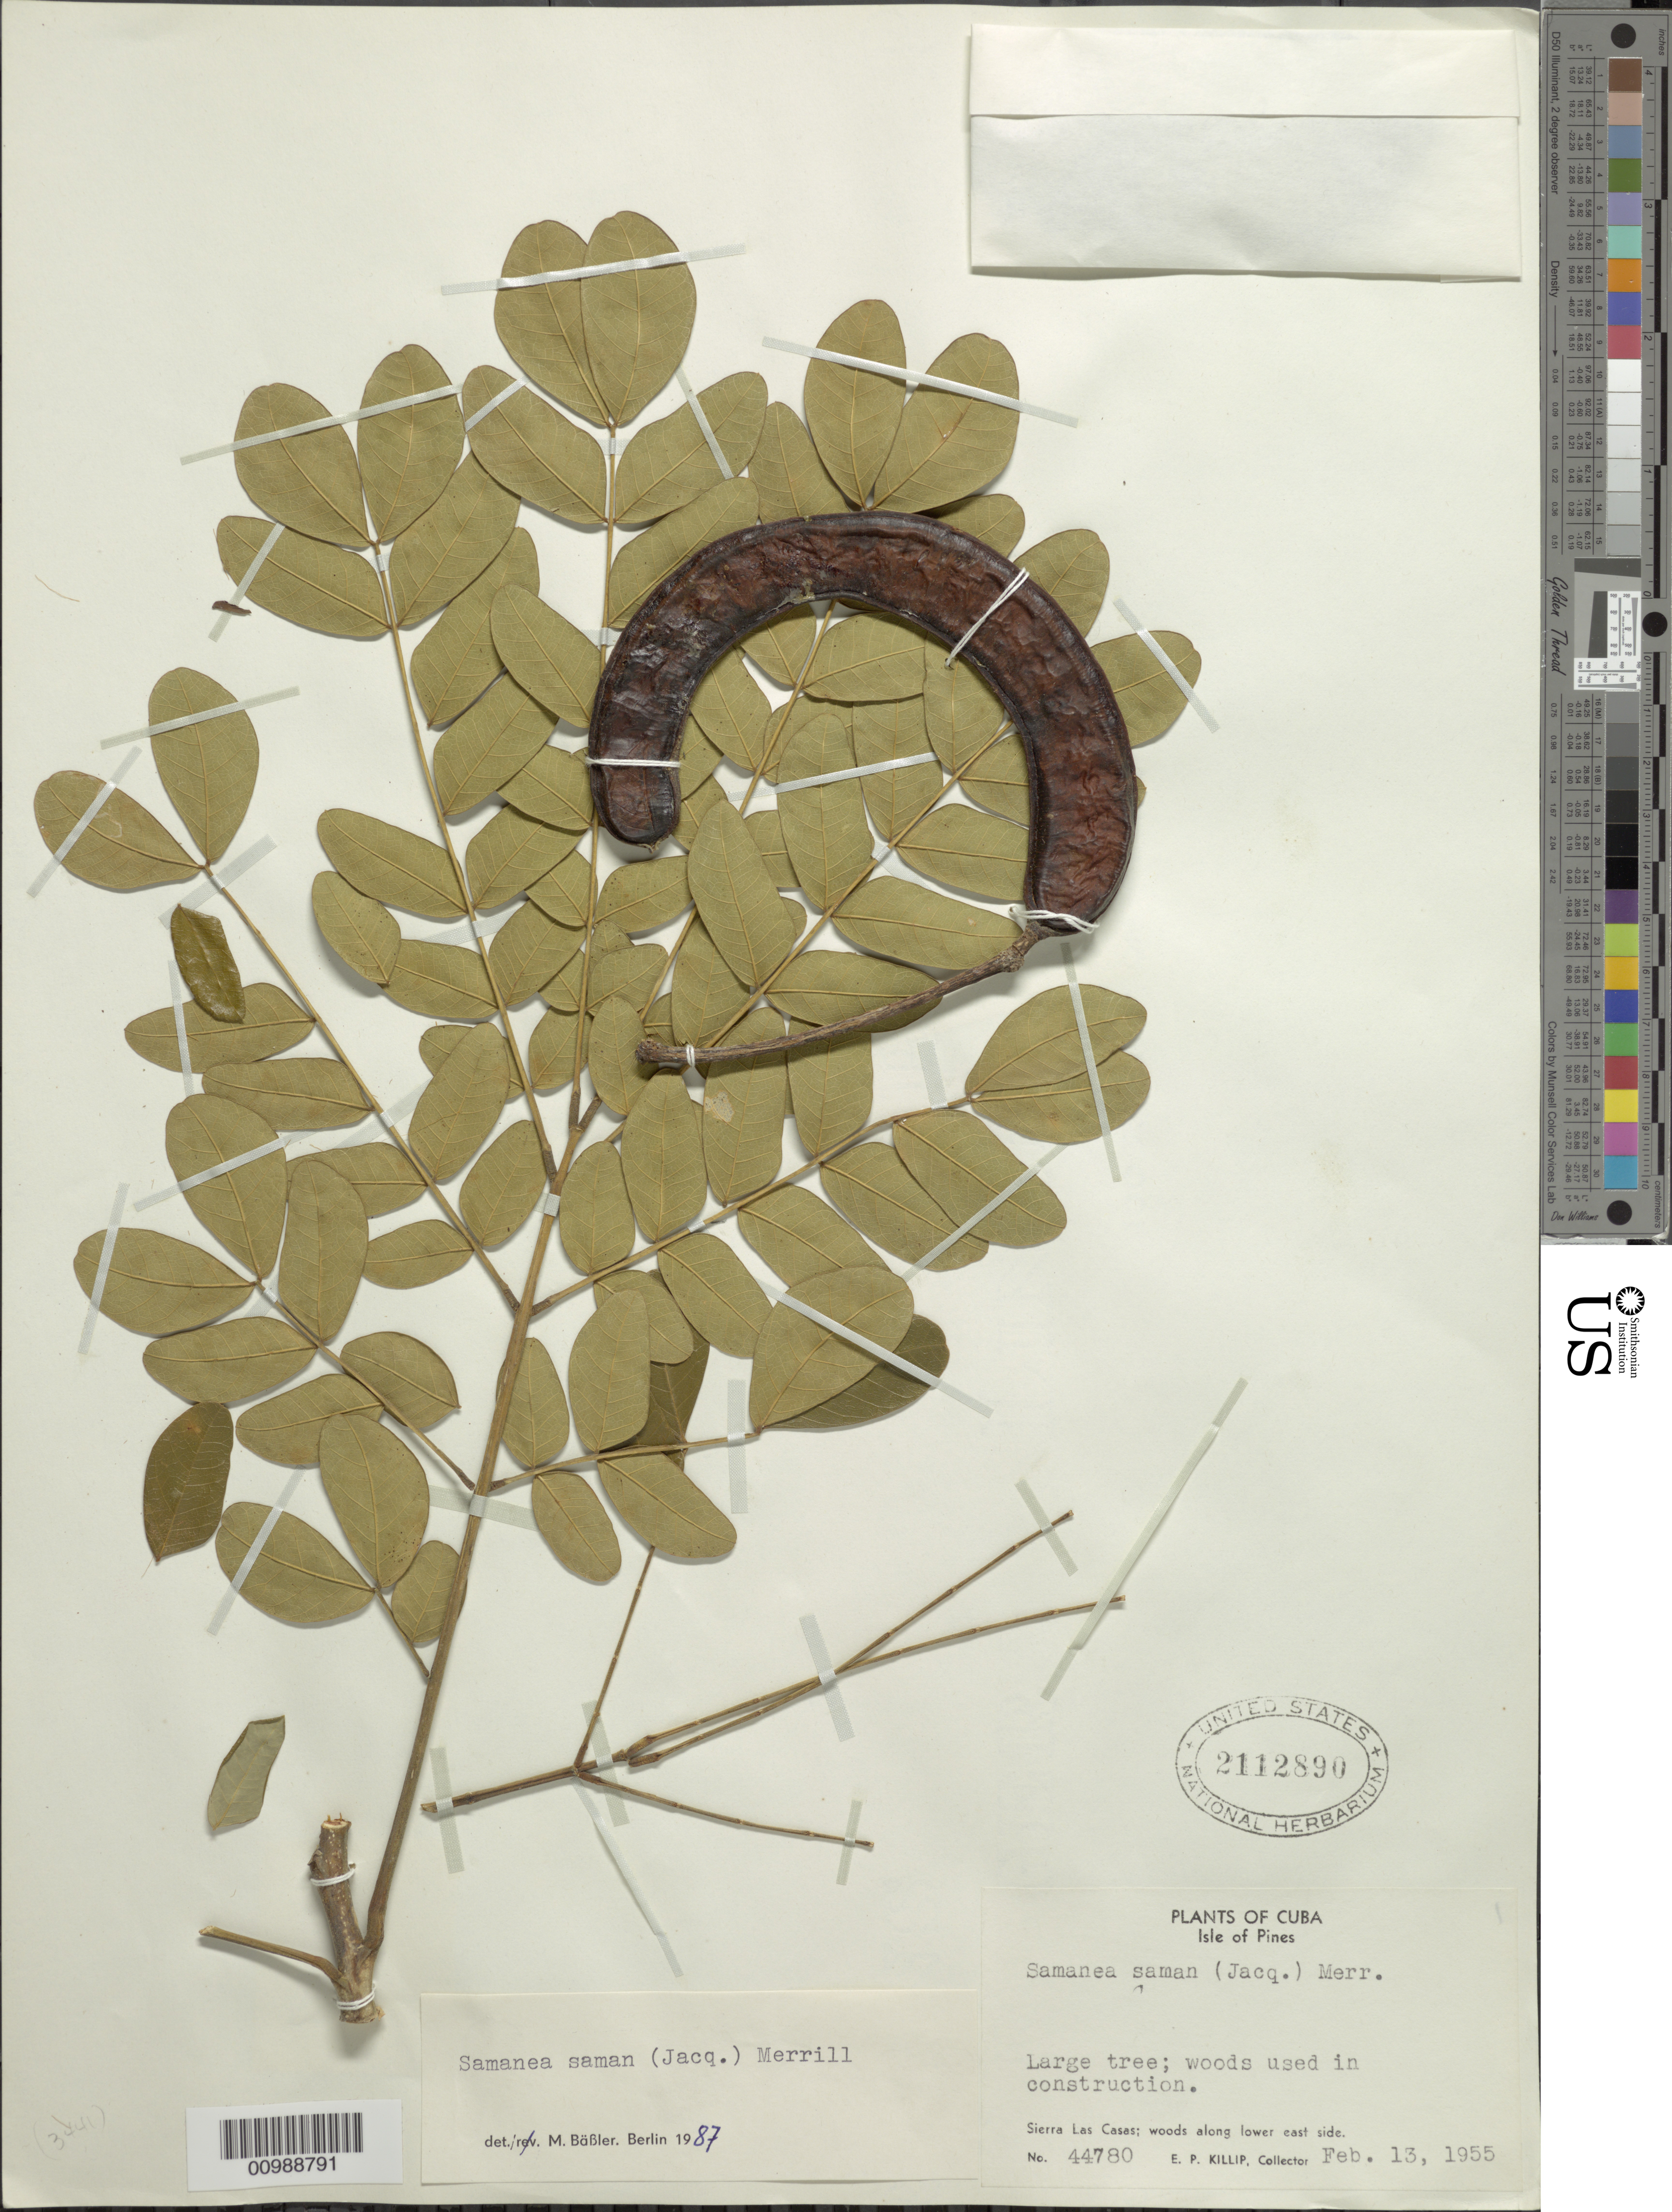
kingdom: Plantae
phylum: Tracheophyta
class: Magnoliopsida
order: Fabales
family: Fabaceae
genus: Samanea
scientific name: Samanea saman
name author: (Jacq.) Merr.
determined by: Bässler, Manfred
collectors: E. P. Killip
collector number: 44780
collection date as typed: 13 Feb 1955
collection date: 1955-02-13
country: Cuba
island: Isla de la Juventud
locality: Sierra Las Casas; woods along lower E side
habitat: Woods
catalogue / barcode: US 2112890